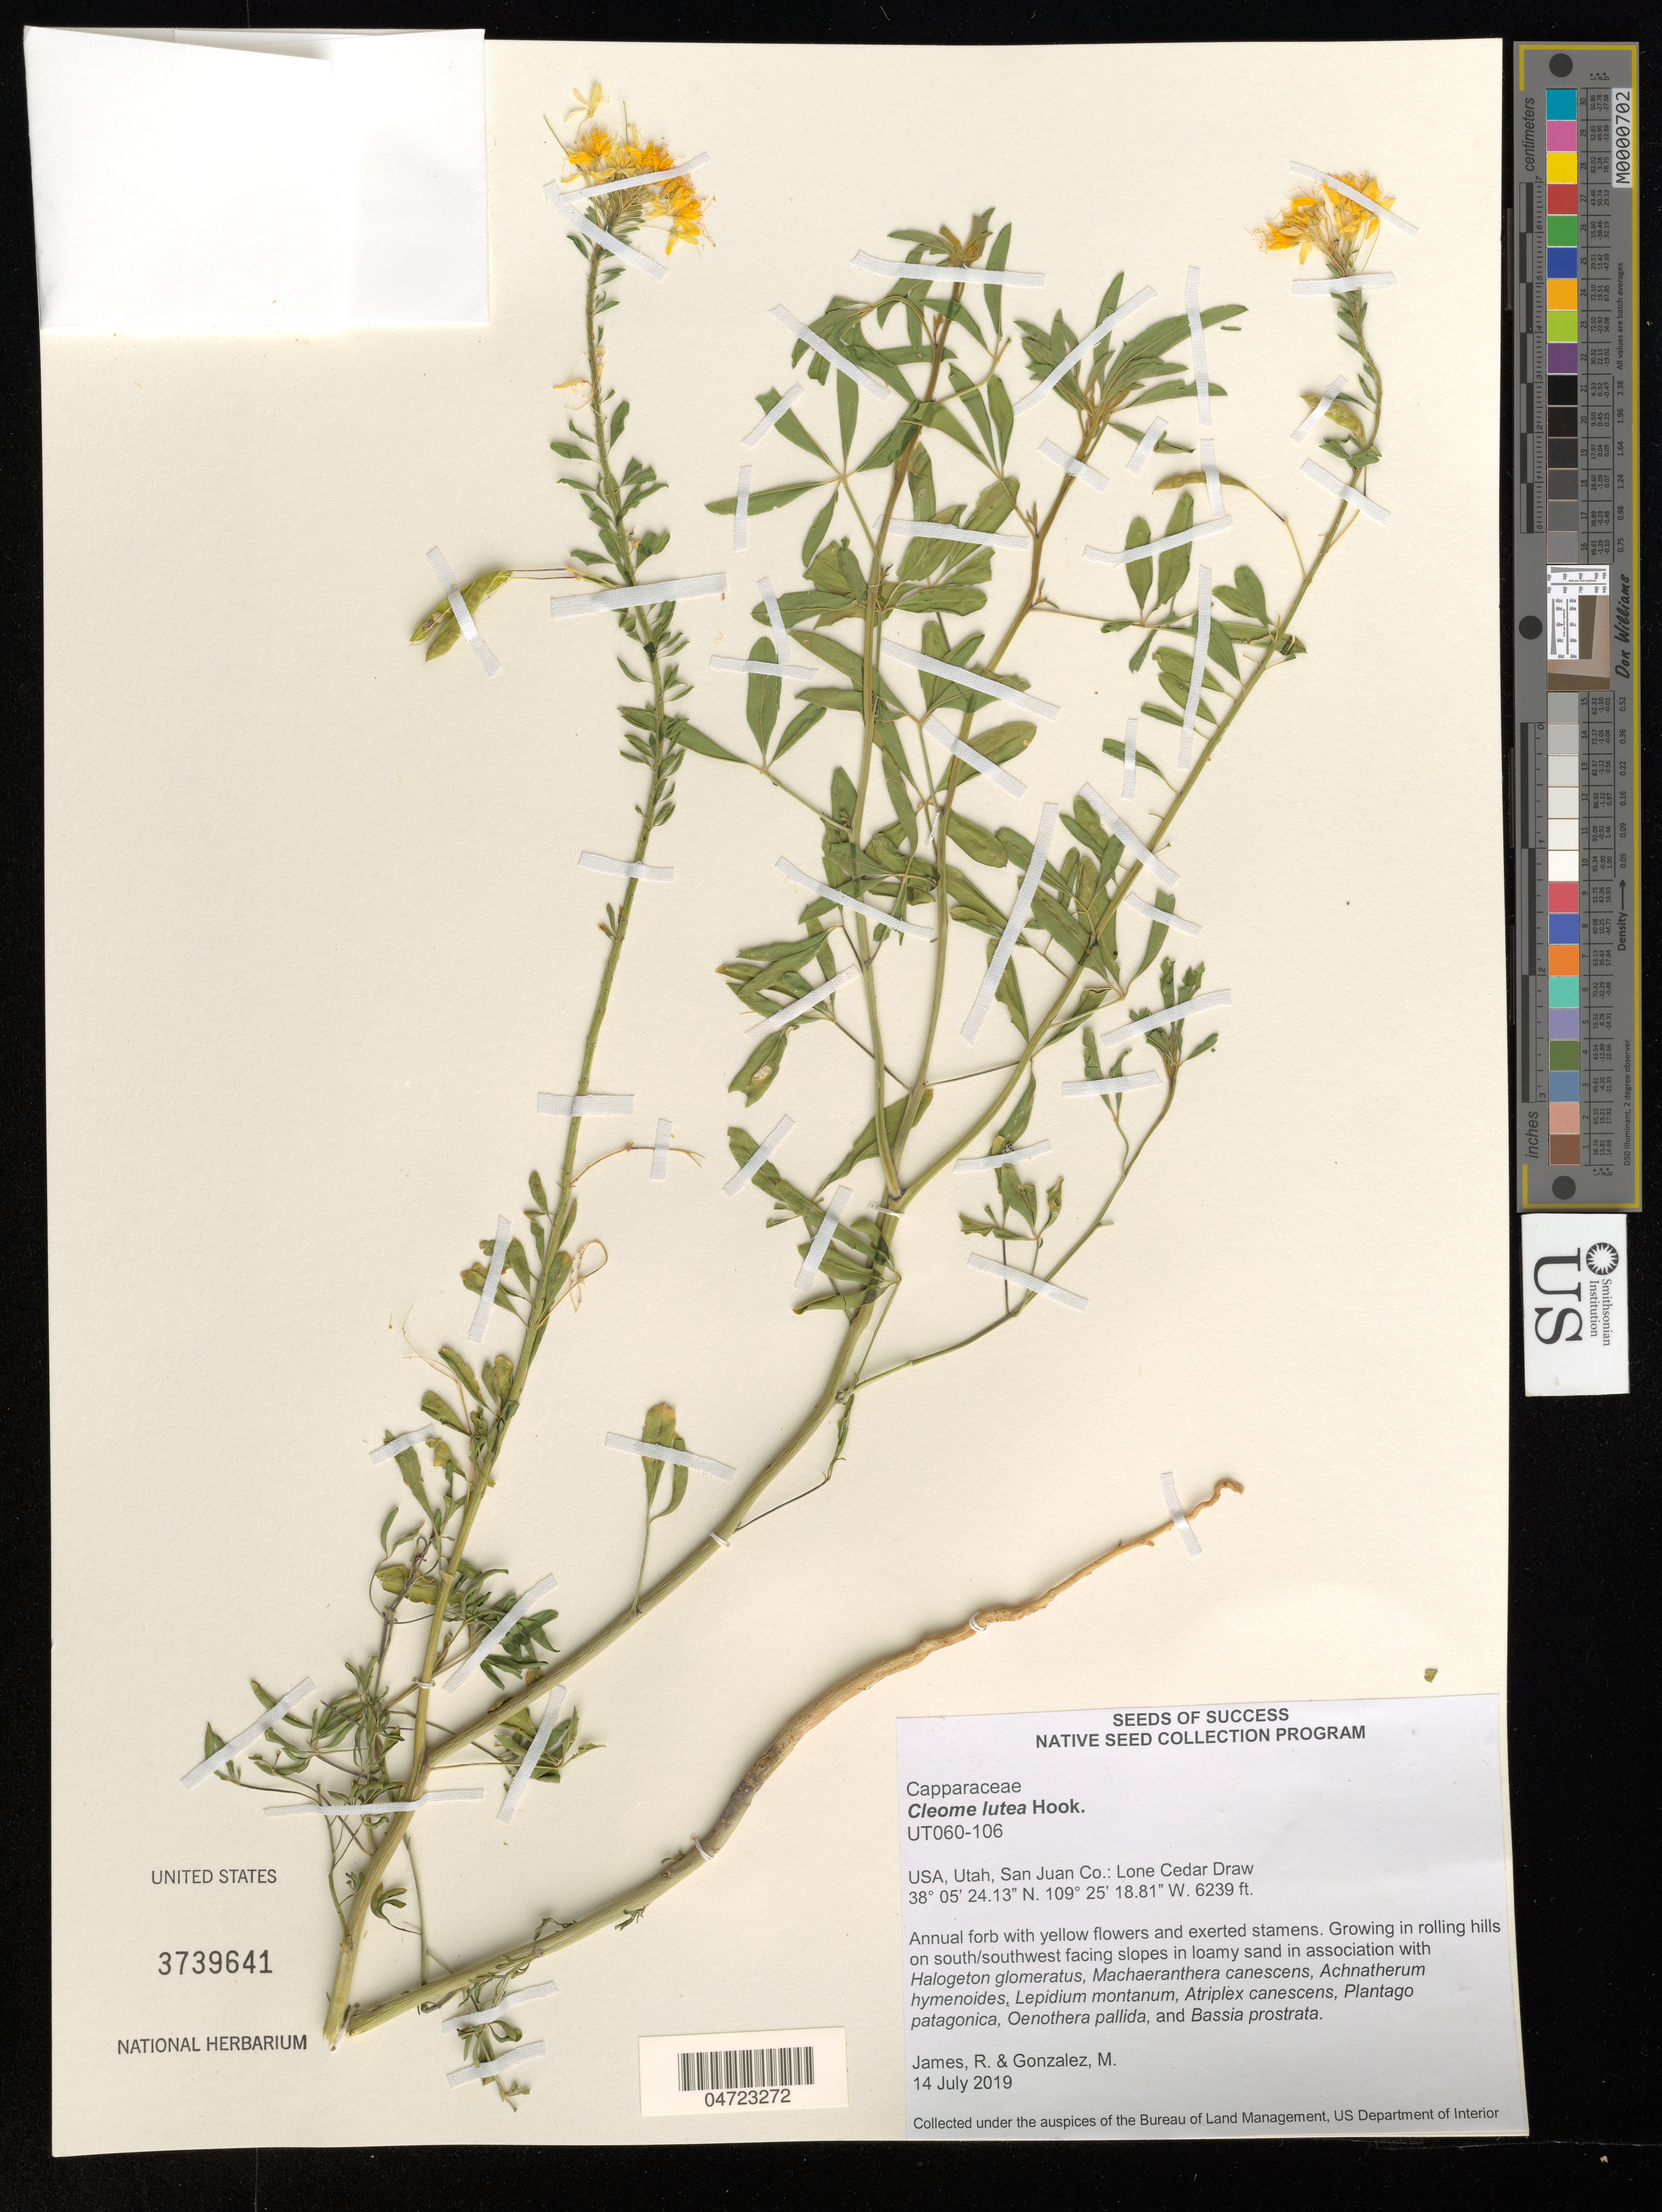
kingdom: Plantae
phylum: Tracheophyta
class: Magnoliopsida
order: Brassicales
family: Cleomaceae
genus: Cleomella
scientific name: Cleomella lutea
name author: (Hook.) Roalson & J.C. Hall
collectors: R. James & M. Gonzalez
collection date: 2019-07-14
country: United States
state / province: Utah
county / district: San Juan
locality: San Juan Co.: Lone Cedar Draw.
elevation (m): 1902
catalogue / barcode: US 3739641